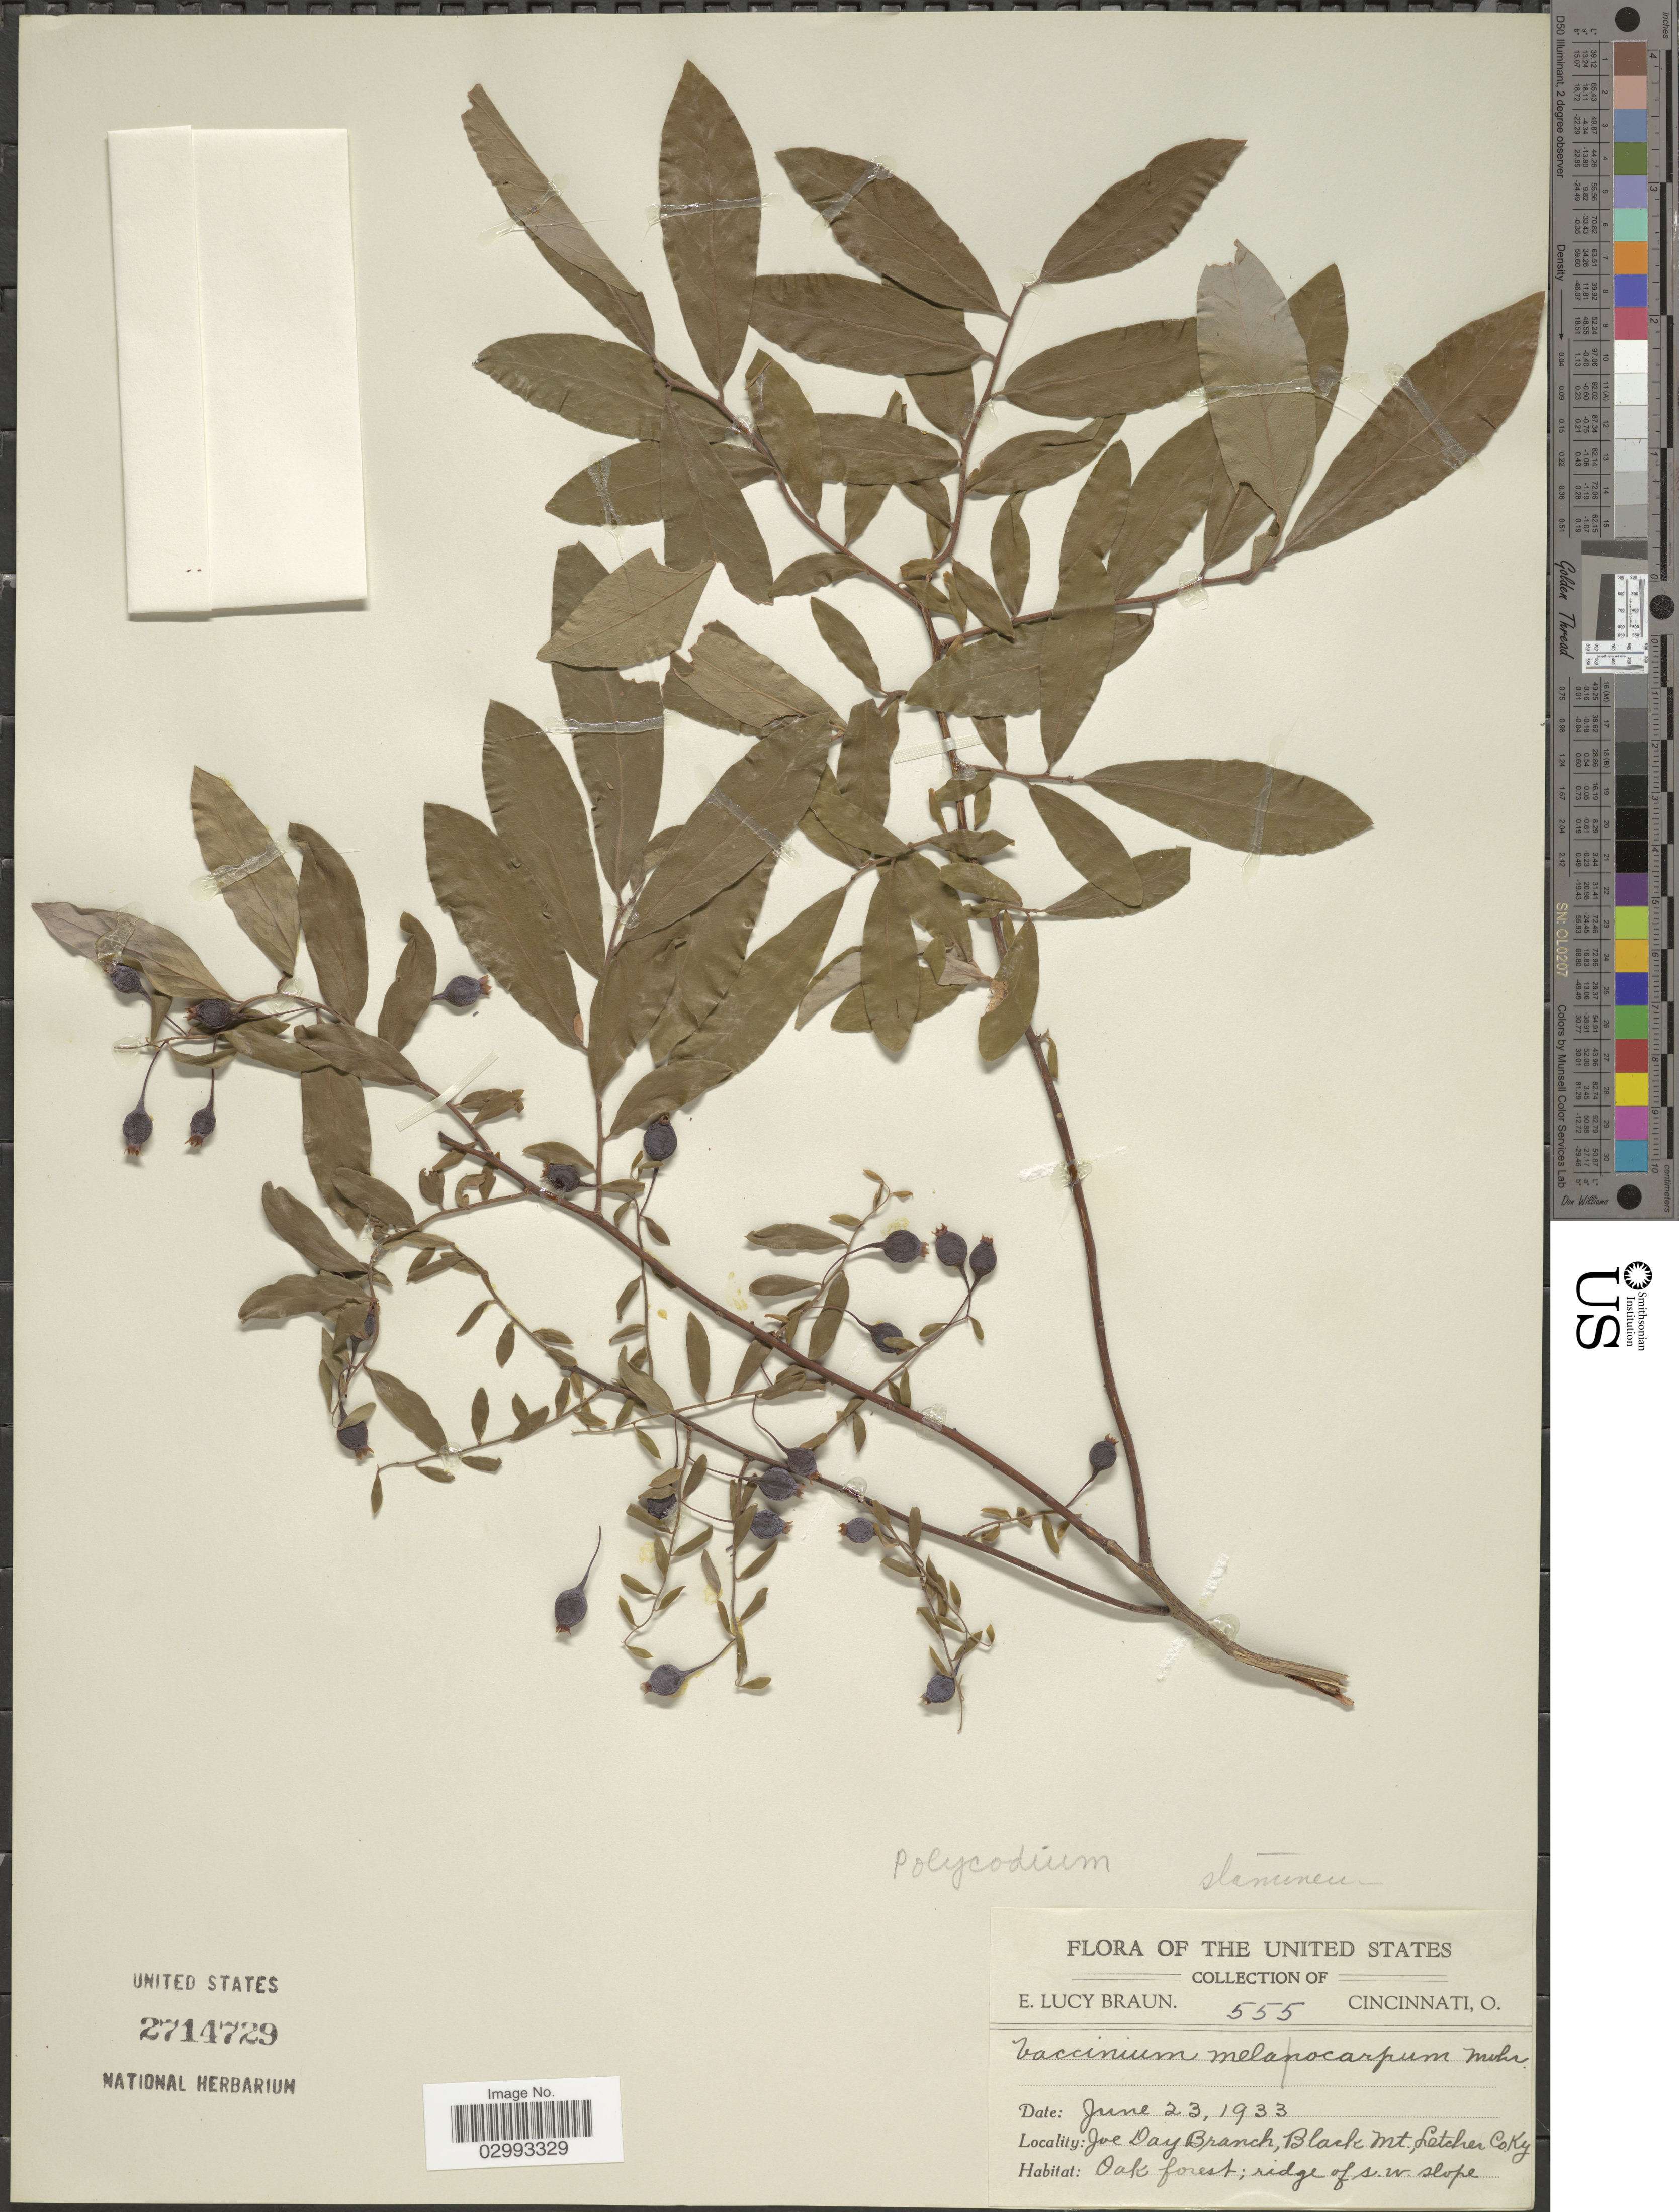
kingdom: Plantae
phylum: Tracheophyta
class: Magnoliopsida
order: Ericales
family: Ericaceae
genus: Polycodium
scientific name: Polycodium stamineum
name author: (L.) Greene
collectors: E. L. Braun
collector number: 555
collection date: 1933-06-23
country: United States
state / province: Kentucky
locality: Joe Day Branch, Black Mt., Letcher Co.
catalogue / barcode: US 2714729